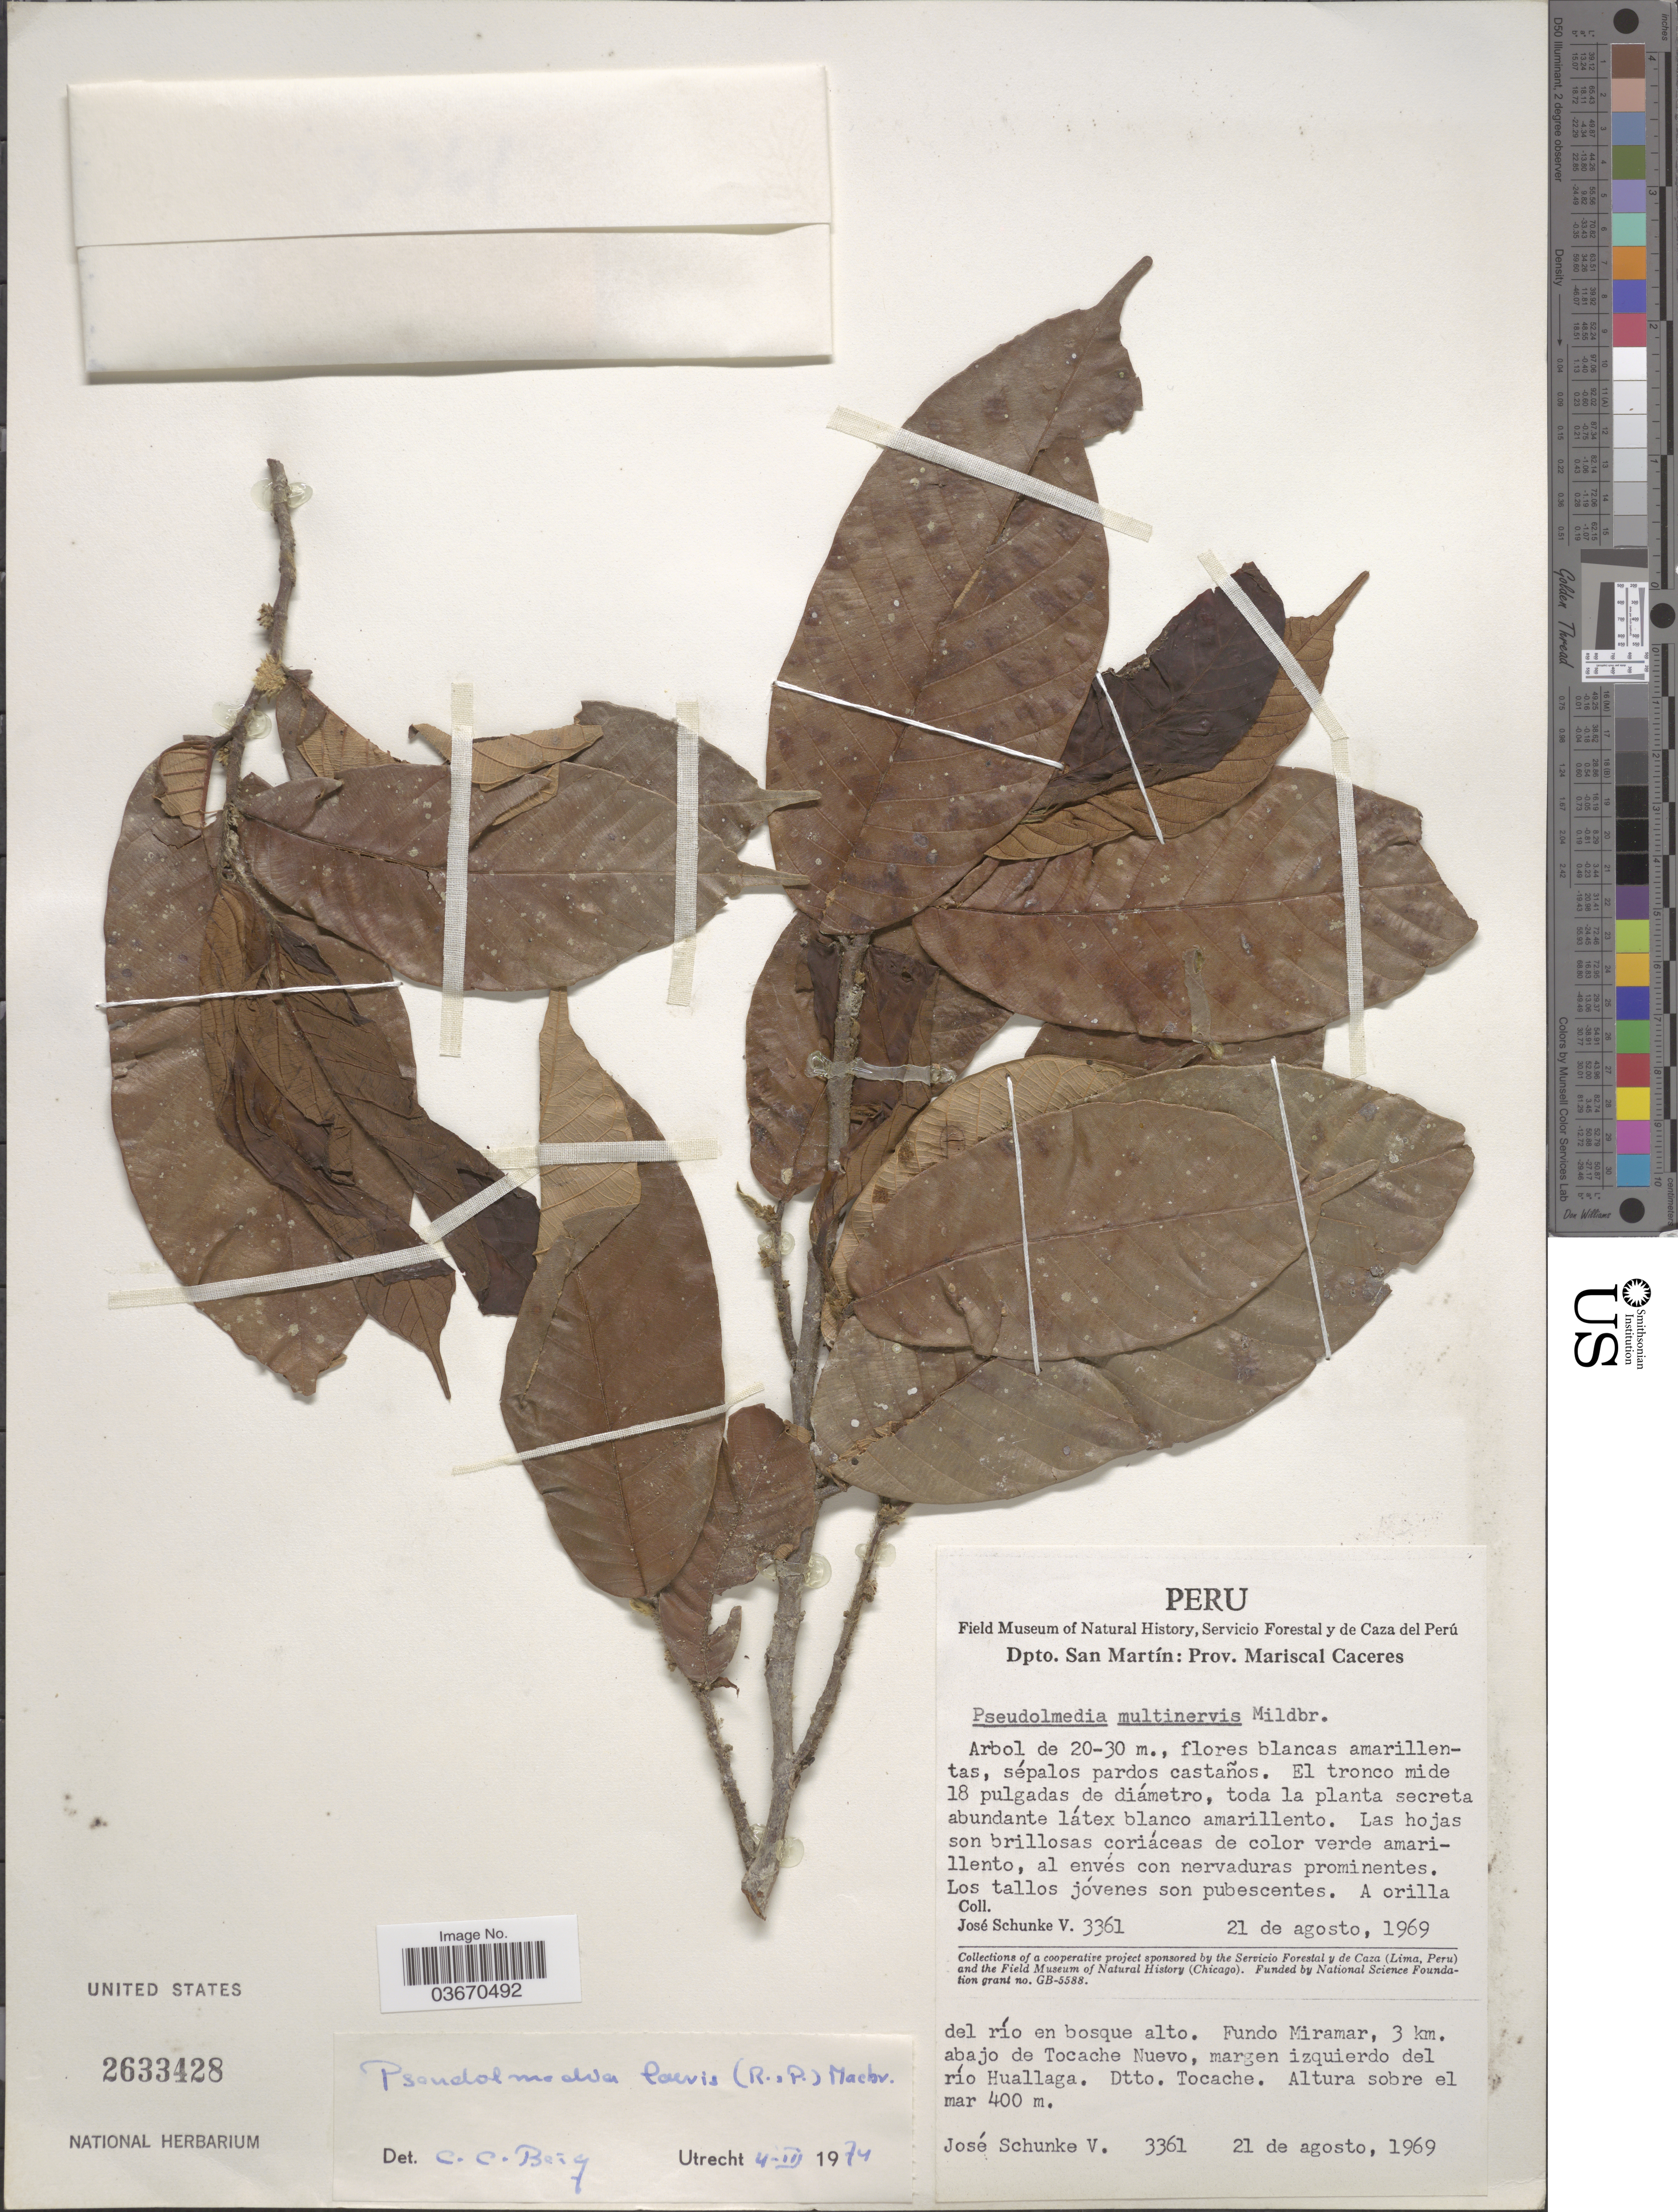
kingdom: Plantae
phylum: Tracheophyta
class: Magnoliopsida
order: Rosales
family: Moraceae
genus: Pseudolmedia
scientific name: Pseudolmedia laevis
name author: (Ruiz & Pav.) J.F. Macbr.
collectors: J. Schunke Vigo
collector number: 3361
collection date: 1969-08-21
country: Peru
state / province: San Martín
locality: Dpto. San Martín; Prov. Mariscal Caceres. Fundo Miramar, 3 km. abajo de Tocache Nuevo, margen izquierdo del río Huallaga. Dtto. Tocache.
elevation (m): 400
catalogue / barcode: US 2633428